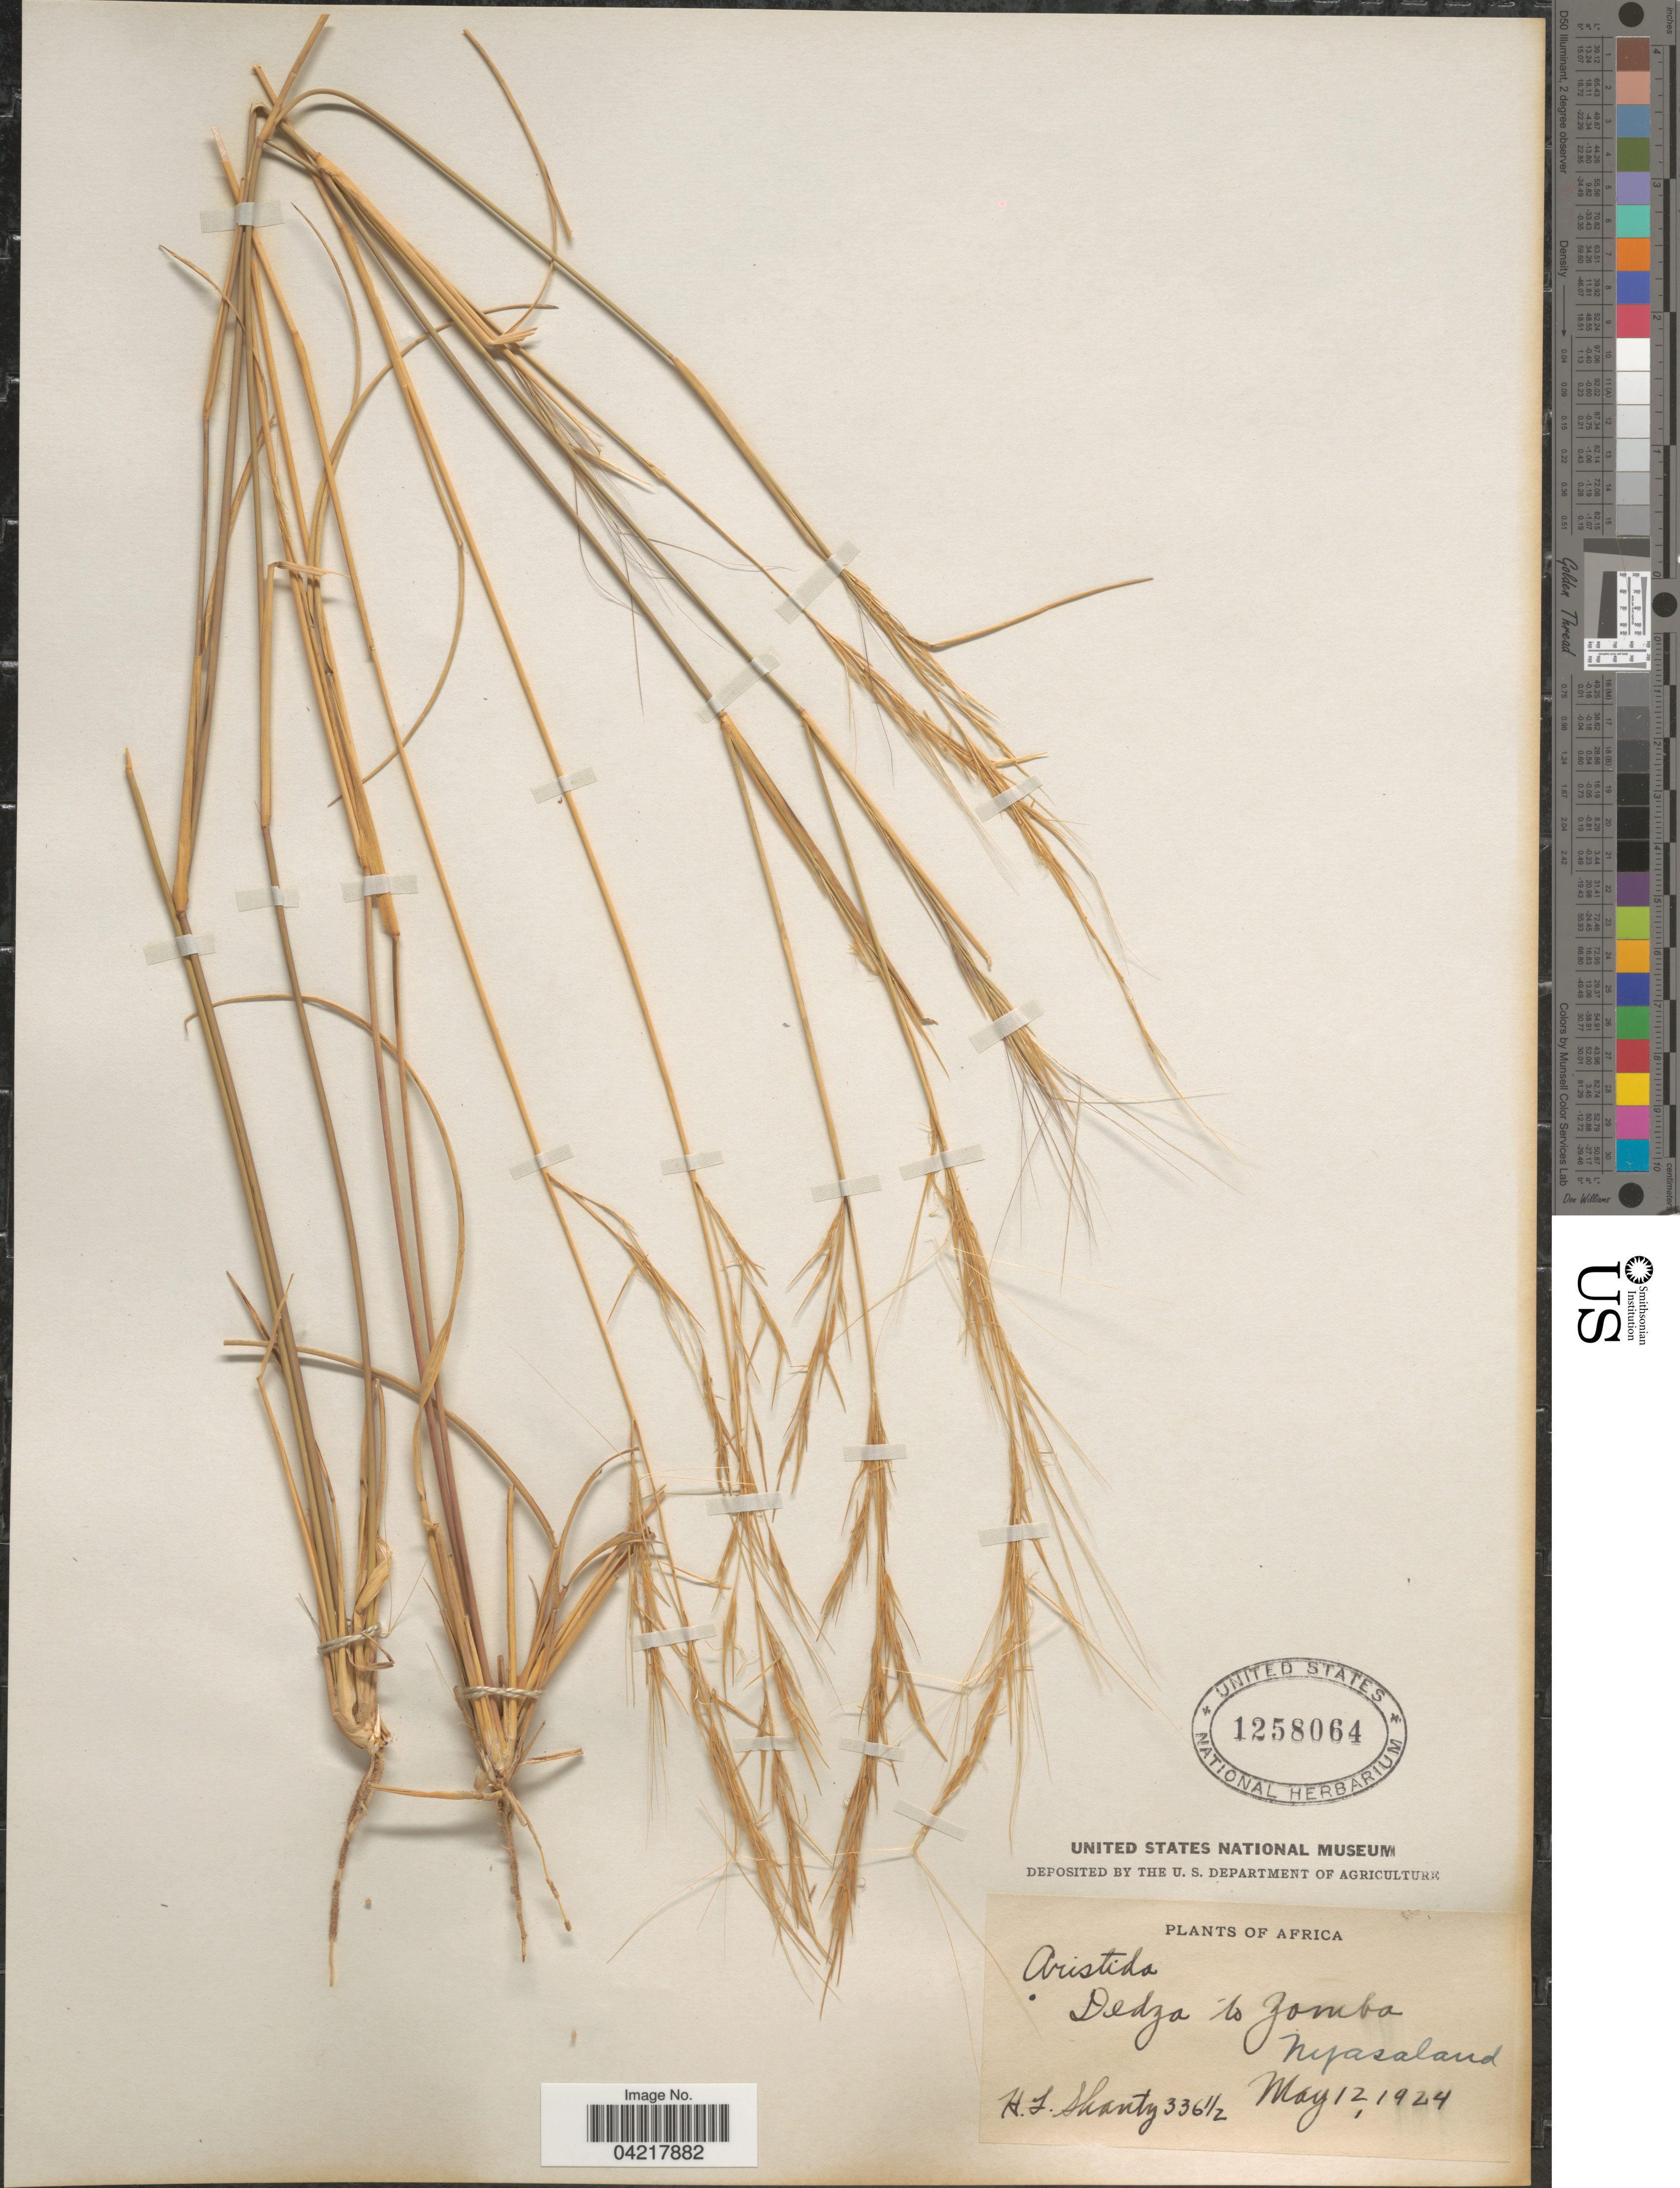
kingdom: Plantae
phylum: Tracheophyta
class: Liliopsida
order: Poales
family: Poaceae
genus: Aristida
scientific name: Aristida sp.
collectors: H. Shantz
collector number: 336½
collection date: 1924-05-12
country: Malawi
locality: Dedza to Zomba. Nyasaland.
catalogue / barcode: US 1258064